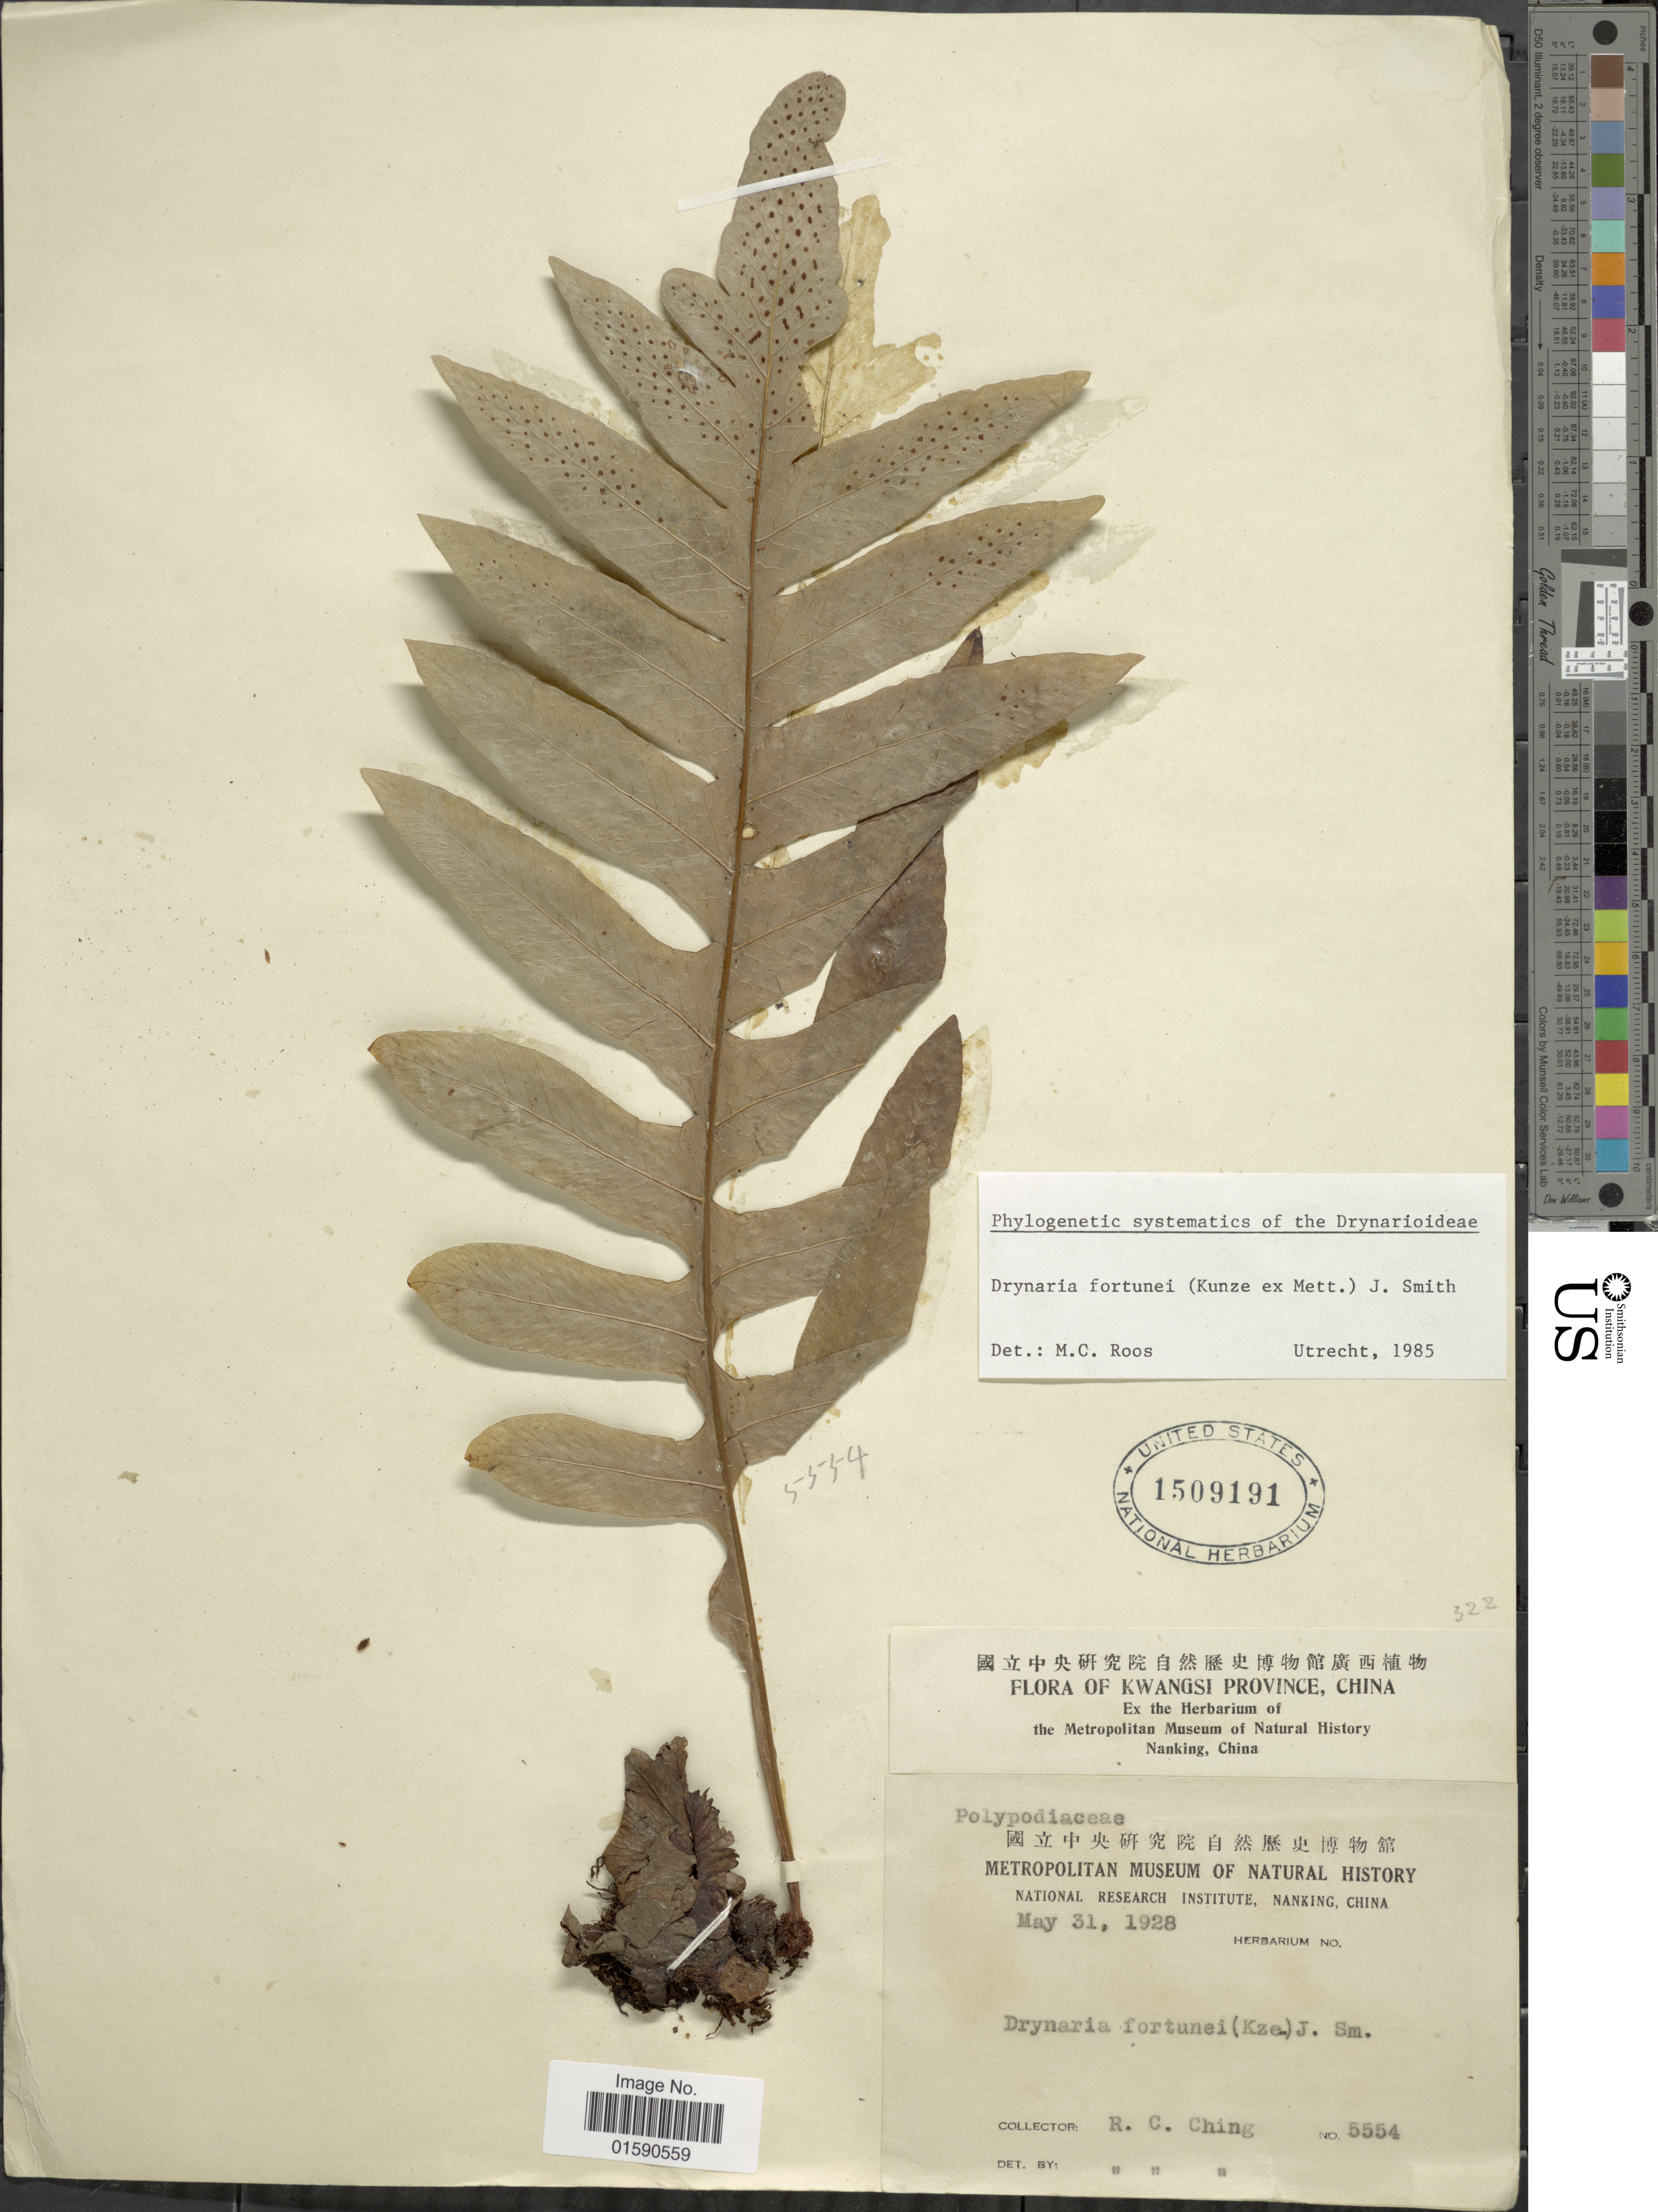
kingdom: Plantae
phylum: Tracheophyta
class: Polypodiopsida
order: Polypodiales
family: Polypodiaceae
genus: Drynaria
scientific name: Drynaria fortunei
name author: (Kunze ex Mett.) J. Sm.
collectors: R. C. Ching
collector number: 5554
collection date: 1928-05-31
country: China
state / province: Guangxi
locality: Kwangsi Province,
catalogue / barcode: US 1509191